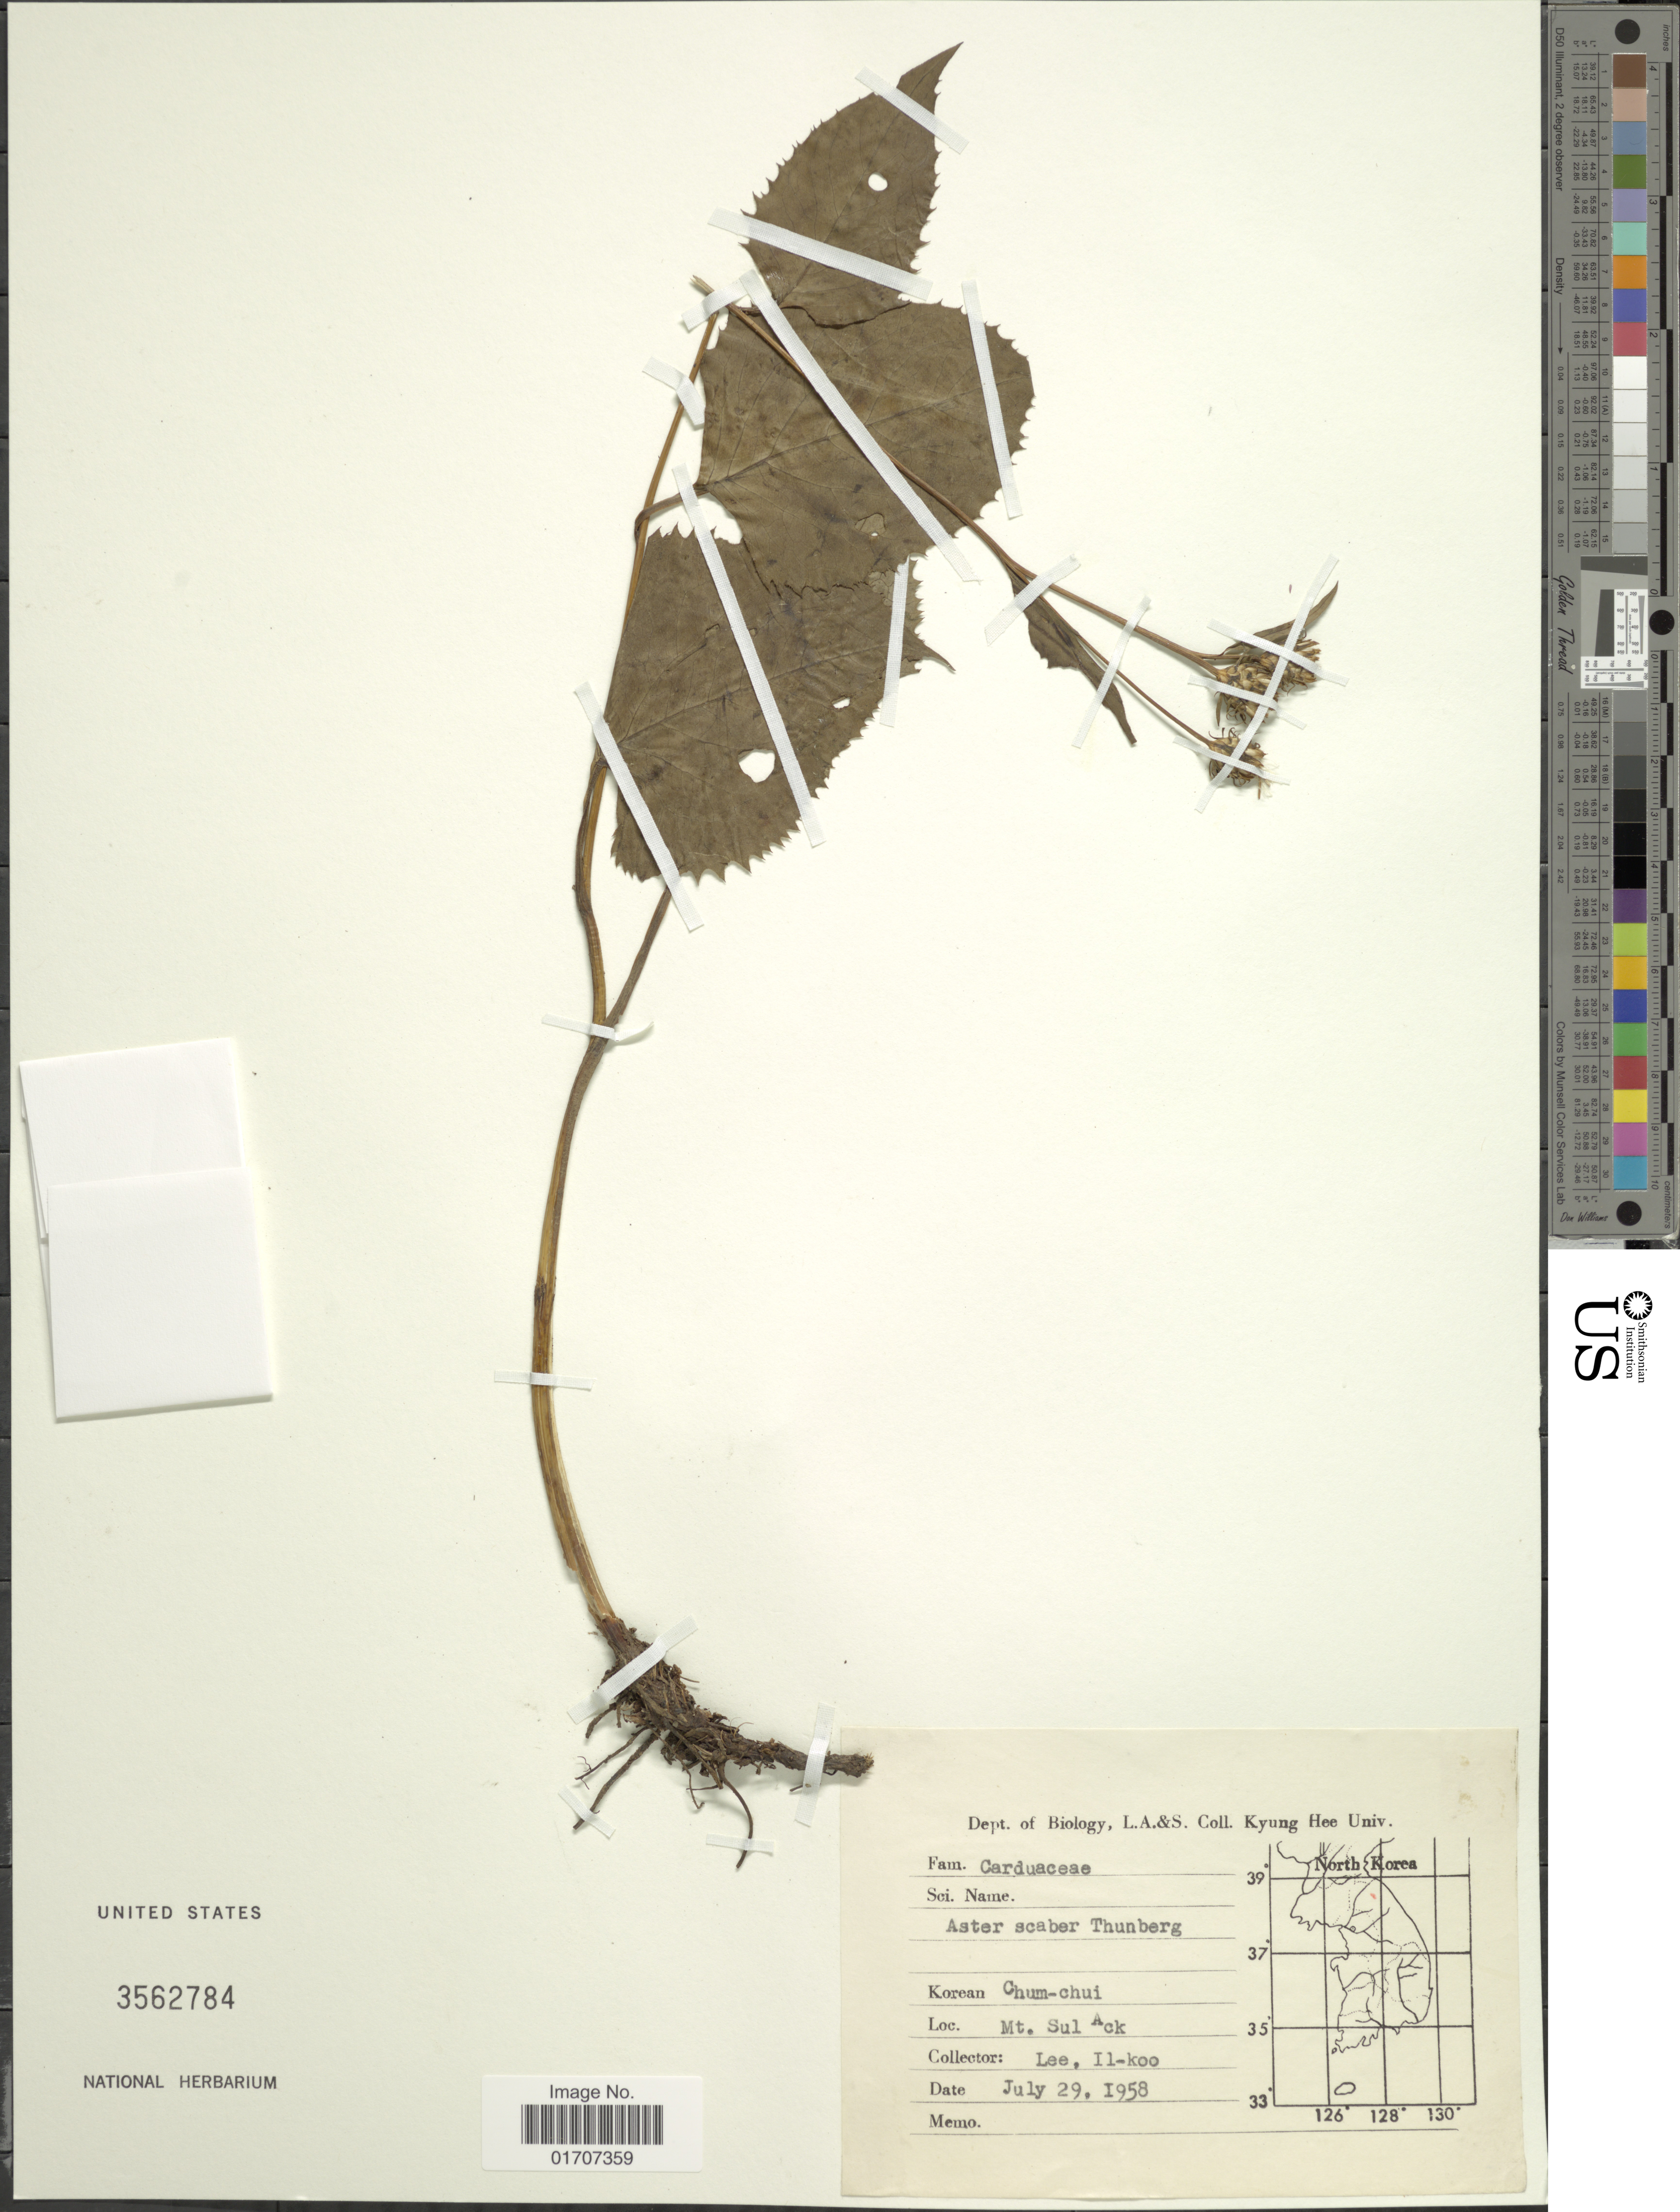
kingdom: Plantae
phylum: Tracheophyta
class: Magnoliopsida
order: Asterales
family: Asteraceae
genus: Doellingeria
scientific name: Doellingeria scabra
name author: (Thunb.) Nees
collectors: I. Lee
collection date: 1958-07-29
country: South Korea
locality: Mt Sul Ack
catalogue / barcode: US 3562784